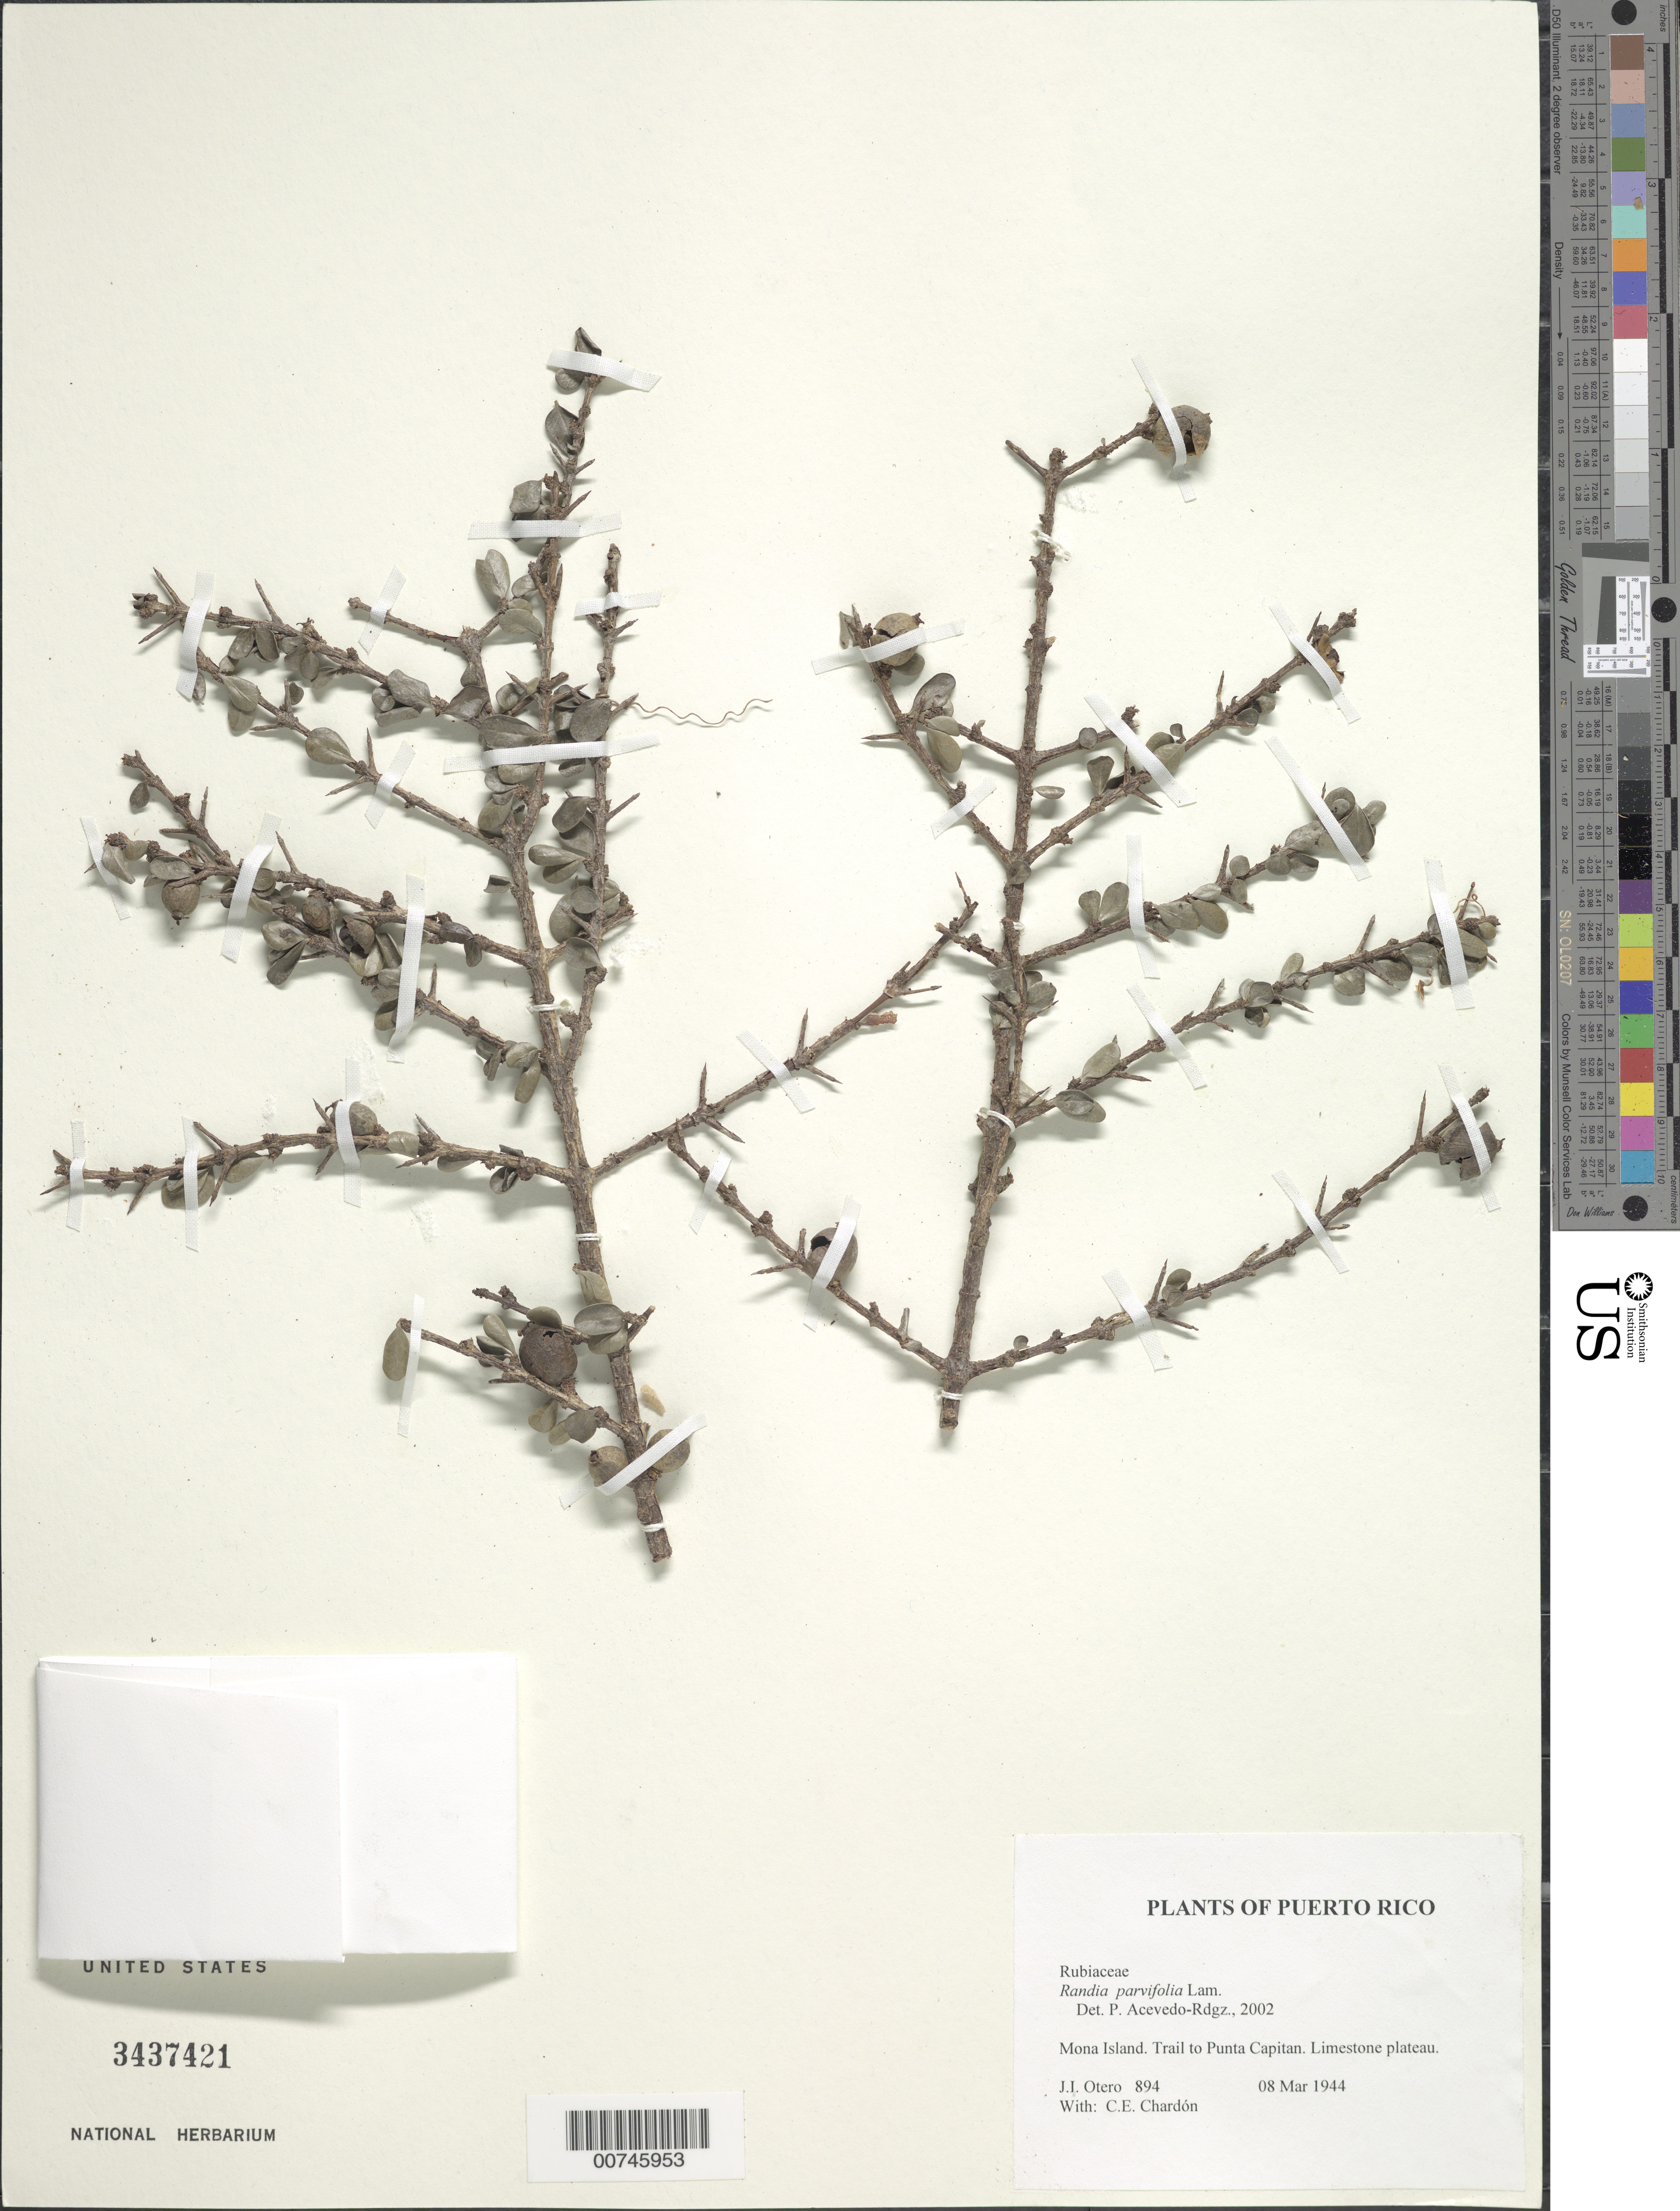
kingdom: Plantae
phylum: Tracheophyta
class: Magnoliopsida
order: Gentianales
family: Rubiaceae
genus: Randia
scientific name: Randia parvifolia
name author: Lam.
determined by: Acevedo-Rodríguez, P., (BOT), Smithsonian Institution - National Museum of Natural History (UNITED STATES)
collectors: J. Otero & C. E. Chardón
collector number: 894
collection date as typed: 08 Mar 1944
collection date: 1944-03-08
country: Puerto Rico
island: Mona I.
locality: Trail to Punta Capitan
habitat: Limestone plateau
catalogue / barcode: US 3437421